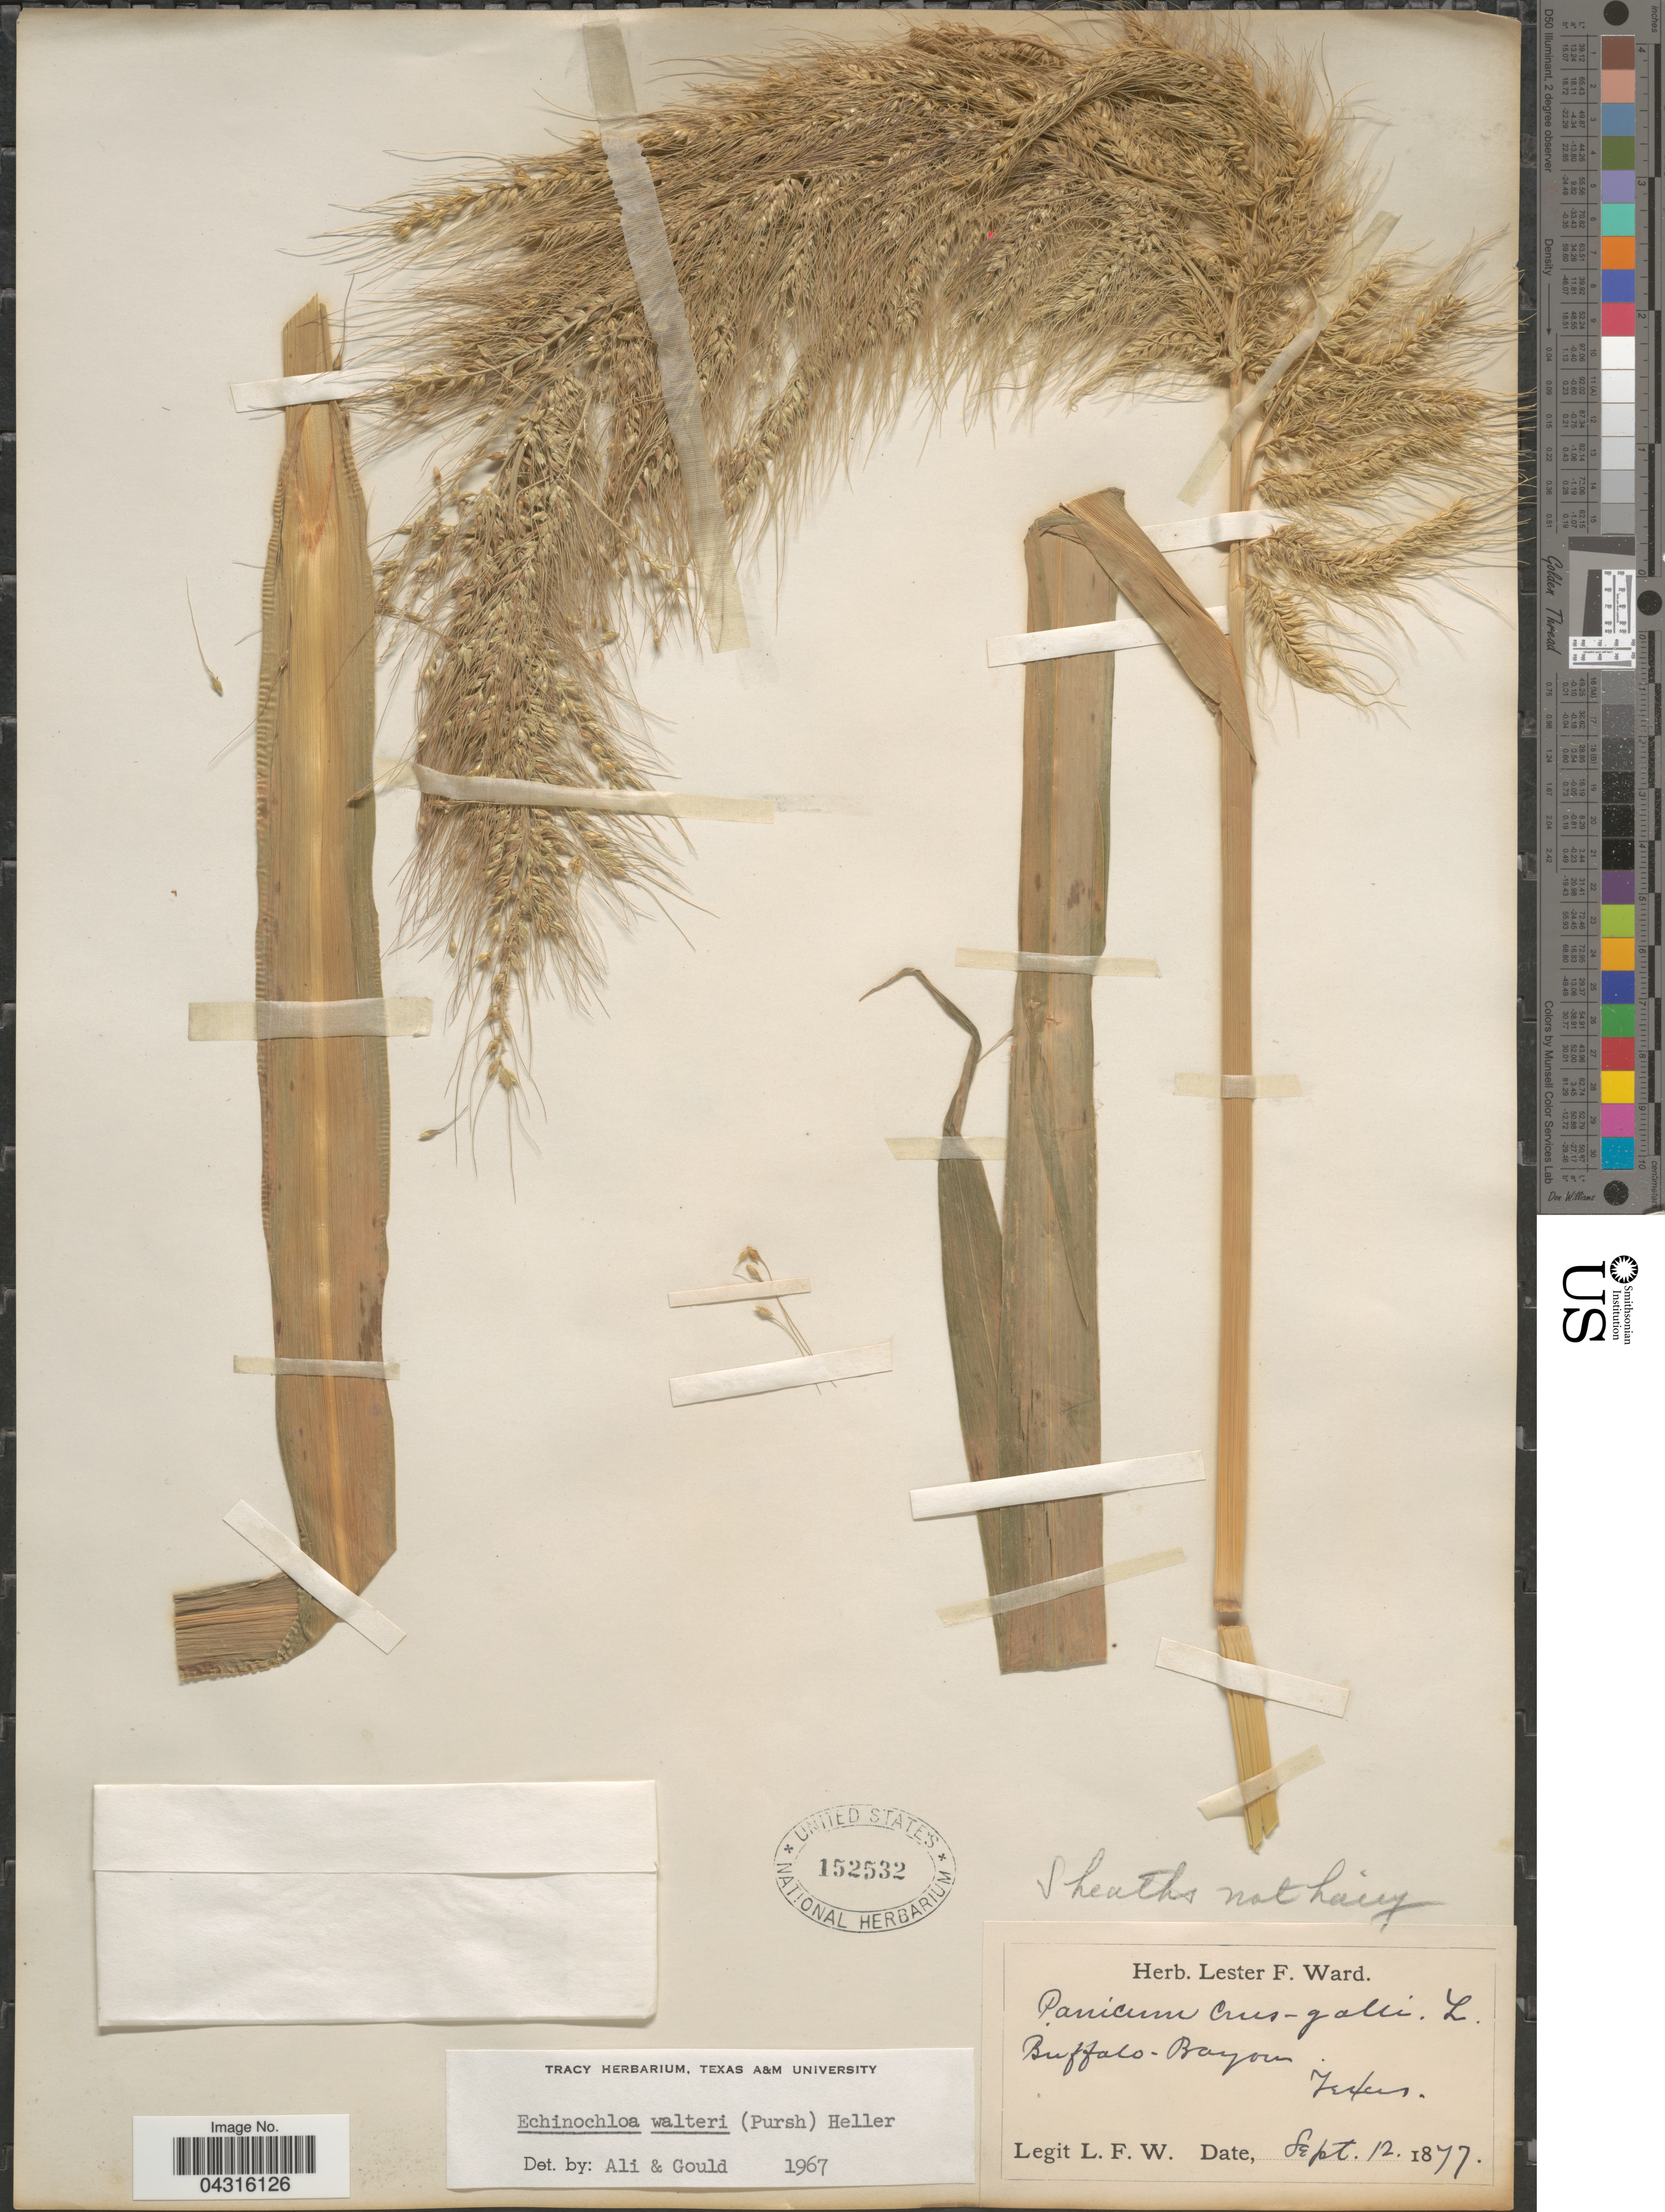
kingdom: Plantae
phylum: Tracheophyta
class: Liliopsida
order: Poales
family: Poaceae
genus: Echinochloa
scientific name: Echinochloa walteri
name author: (Pursh) A. Heller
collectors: L. F. Ward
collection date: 1877-09-12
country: United States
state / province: Texas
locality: Buffalo - Bayou.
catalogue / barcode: US 152532